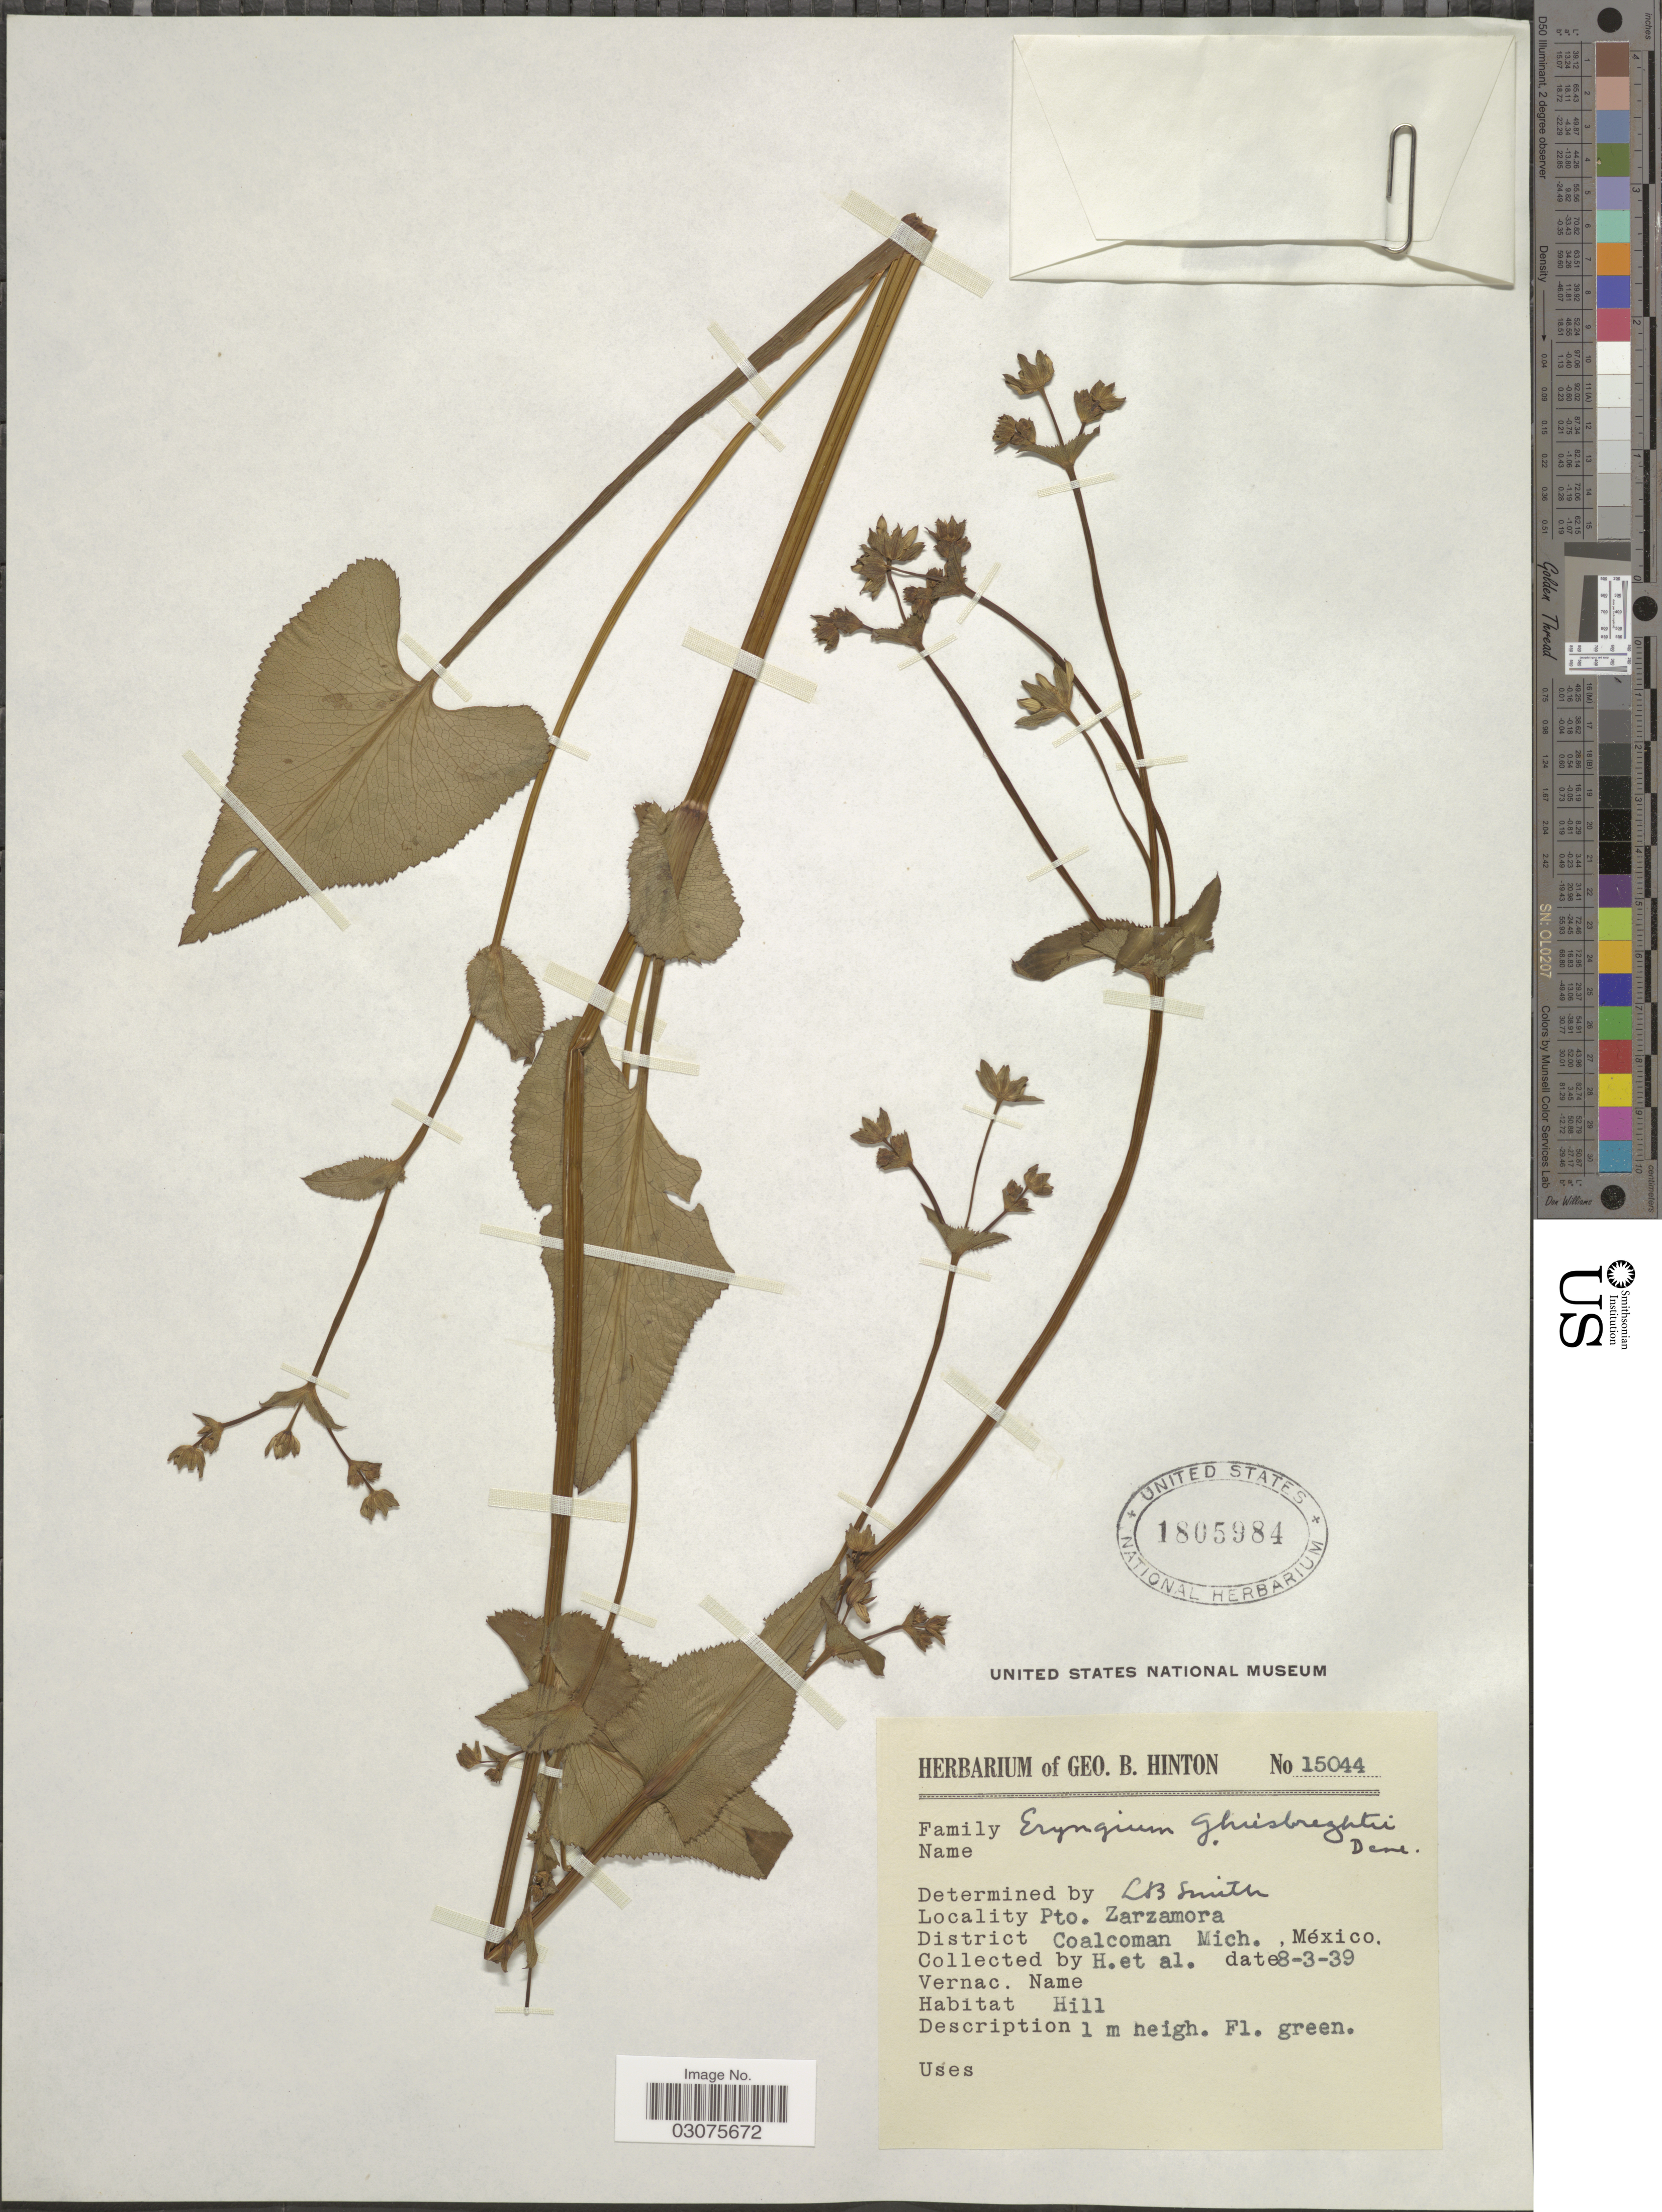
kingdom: Plantae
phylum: Tracheophyta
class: Magnoliopsida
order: Apiales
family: Apiaceae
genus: Eryngium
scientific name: Eryngium ghiesbreghtii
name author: Decne.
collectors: G. B. Hinton & et al.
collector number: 15044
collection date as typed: Transcribed d/m/y: 8/3/39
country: Mexico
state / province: Michoacán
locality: Pto. Zarzamora. District Coalcoman, Mich.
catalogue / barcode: US 1805984